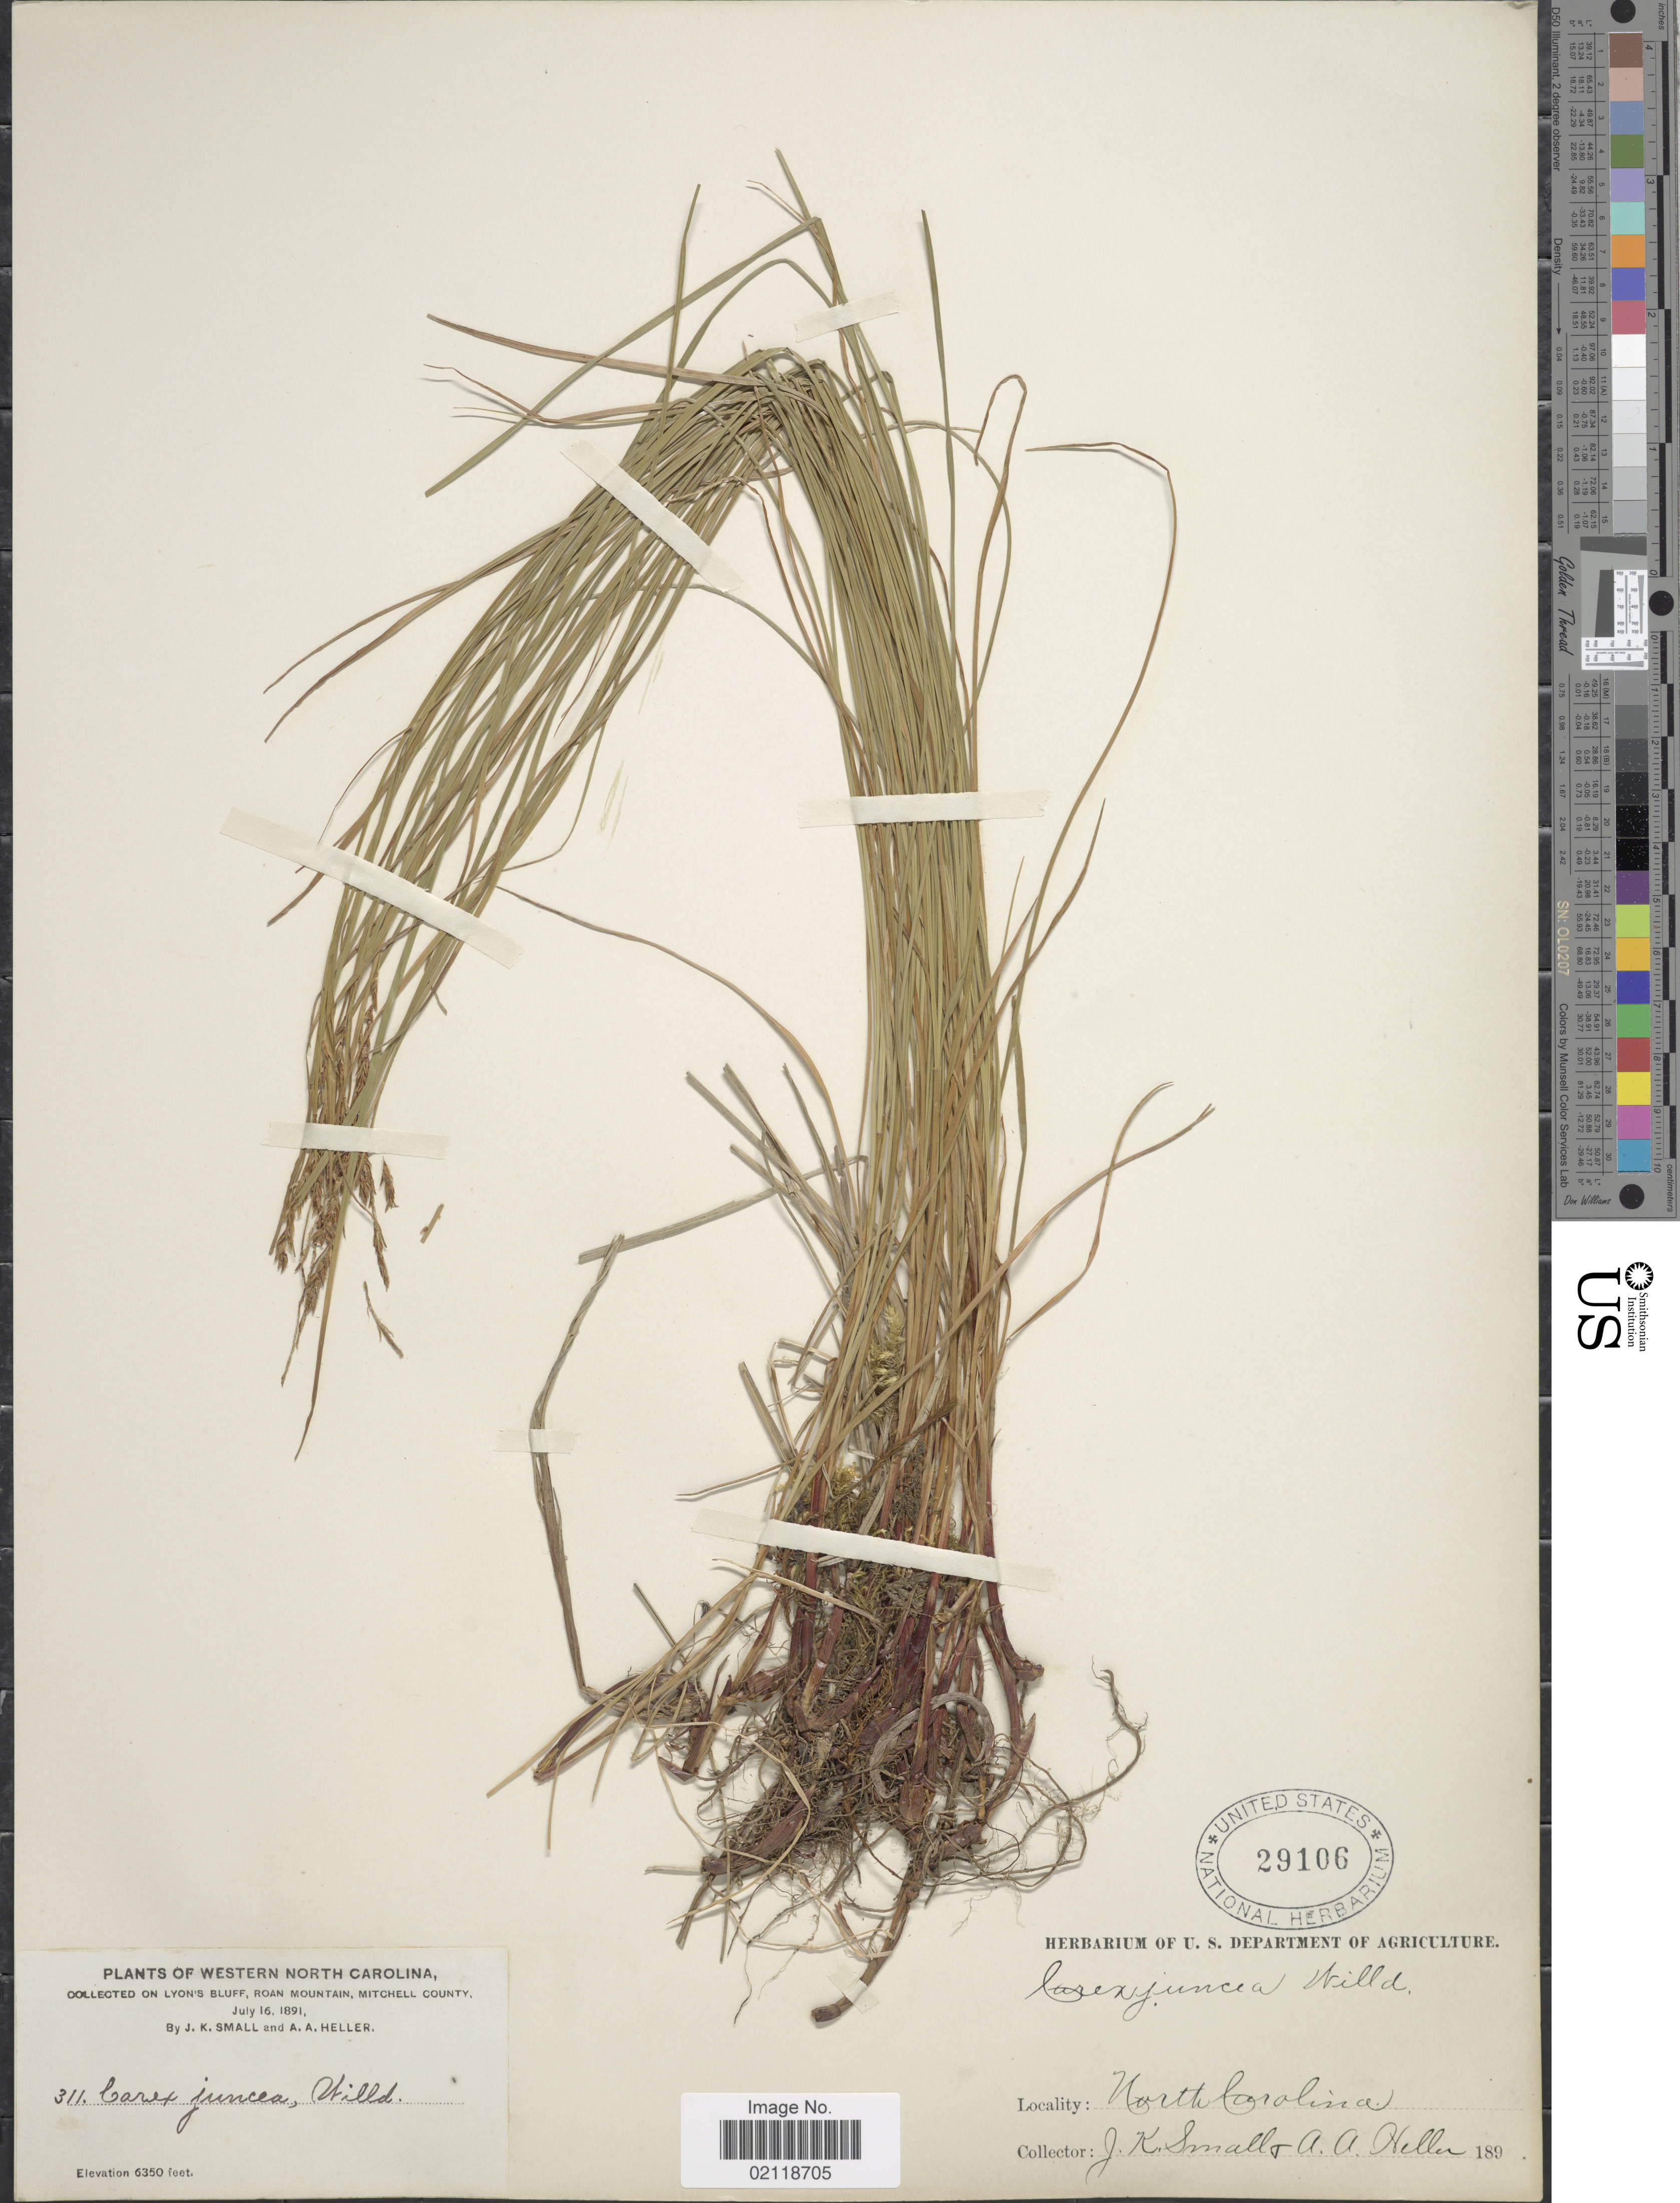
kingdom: Plantae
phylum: Tracheophyta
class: Liliopsida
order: Poales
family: Cyperaceae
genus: Carex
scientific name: Carex misera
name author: Buckley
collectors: J. K. Small & A. A. Heller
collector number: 311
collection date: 1891-07-16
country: United States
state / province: North Carolina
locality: Western North Carolina, on Lyon's Bluff, Roan Mountain, Mitchell County.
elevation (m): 1935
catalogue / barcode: US 29106